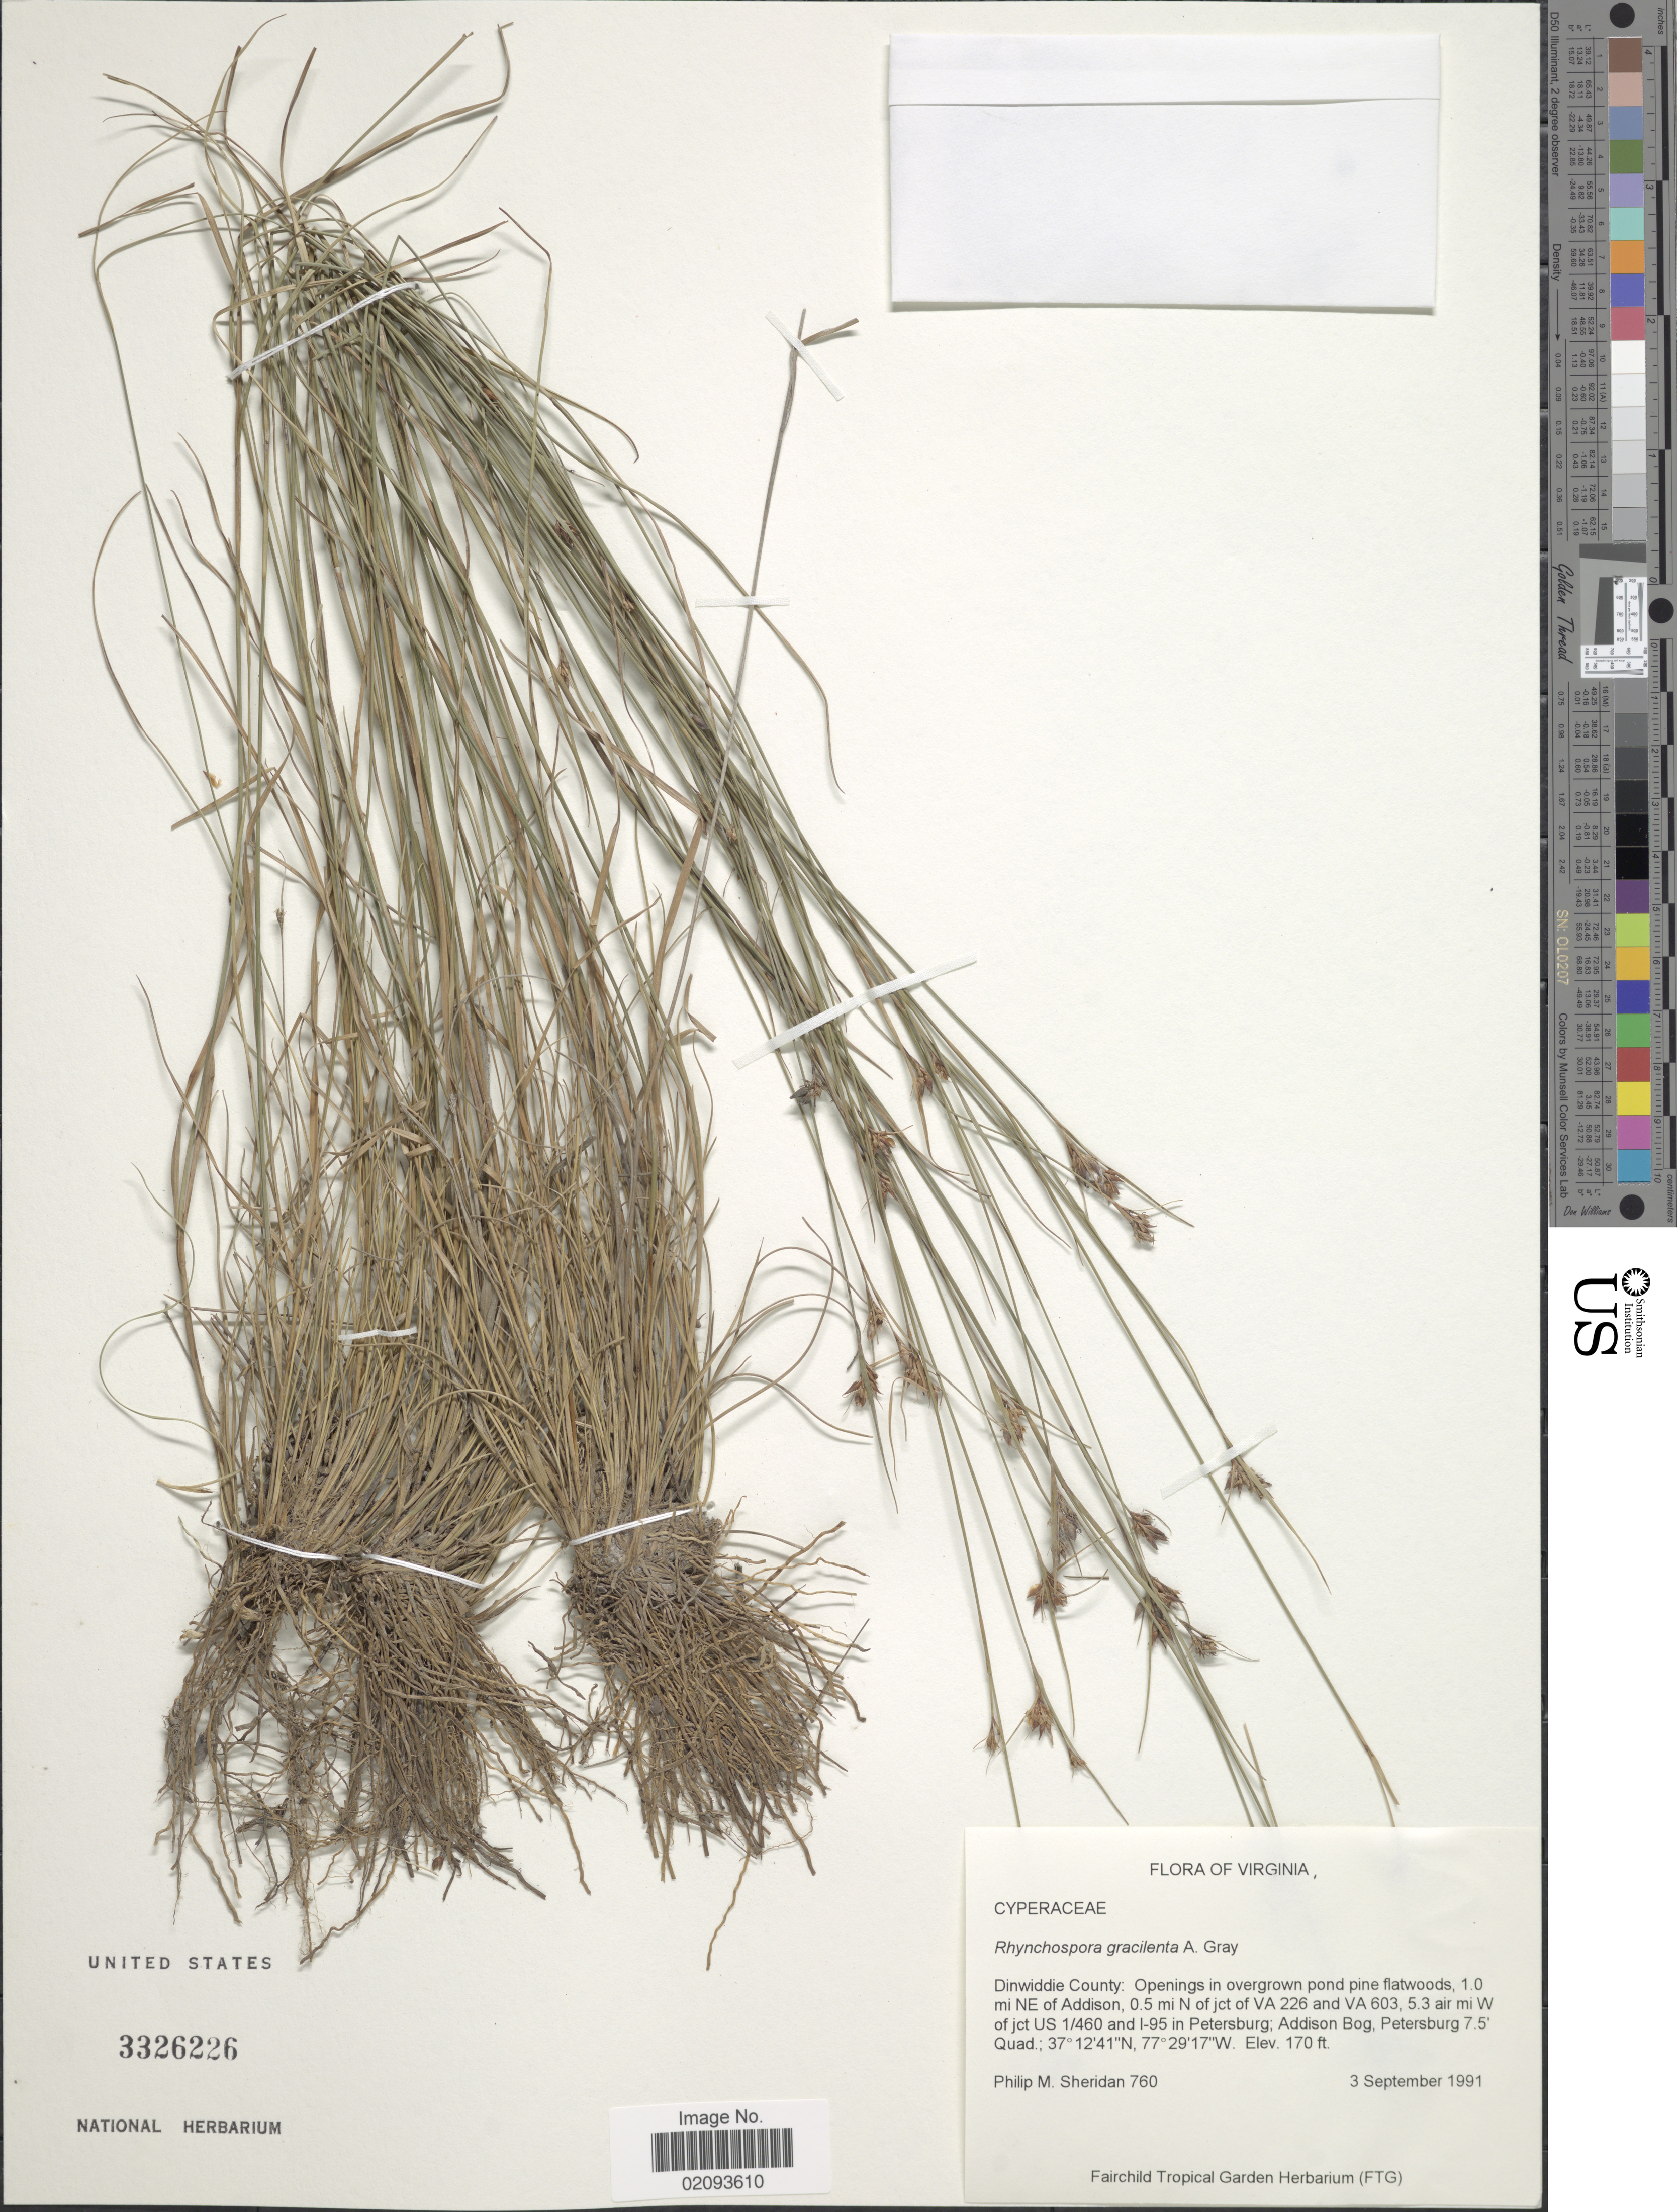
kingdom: Plantae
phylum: Tracheophyta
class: Liliopsida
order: Poales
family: Cyperaceae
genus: Rhynchospora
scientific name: Rhynchospora gracilenta A. Gray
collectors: P. Sheridan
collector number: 760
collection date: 1991-09-03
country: United States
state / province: Virginia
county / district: Dinwiddie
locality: Dinwiddie County: Openings in overgrown pond pine flatwoods, 1.0 mi NE of Addison, 0.5 mi N of jct of VA 226 and VA 603, 5.3 air mi W of jct US 1/460 and I-95 in Petersburg; Addison Bog, Petersburg 7.5' Quad.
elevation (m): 52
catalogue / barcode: US 3326226